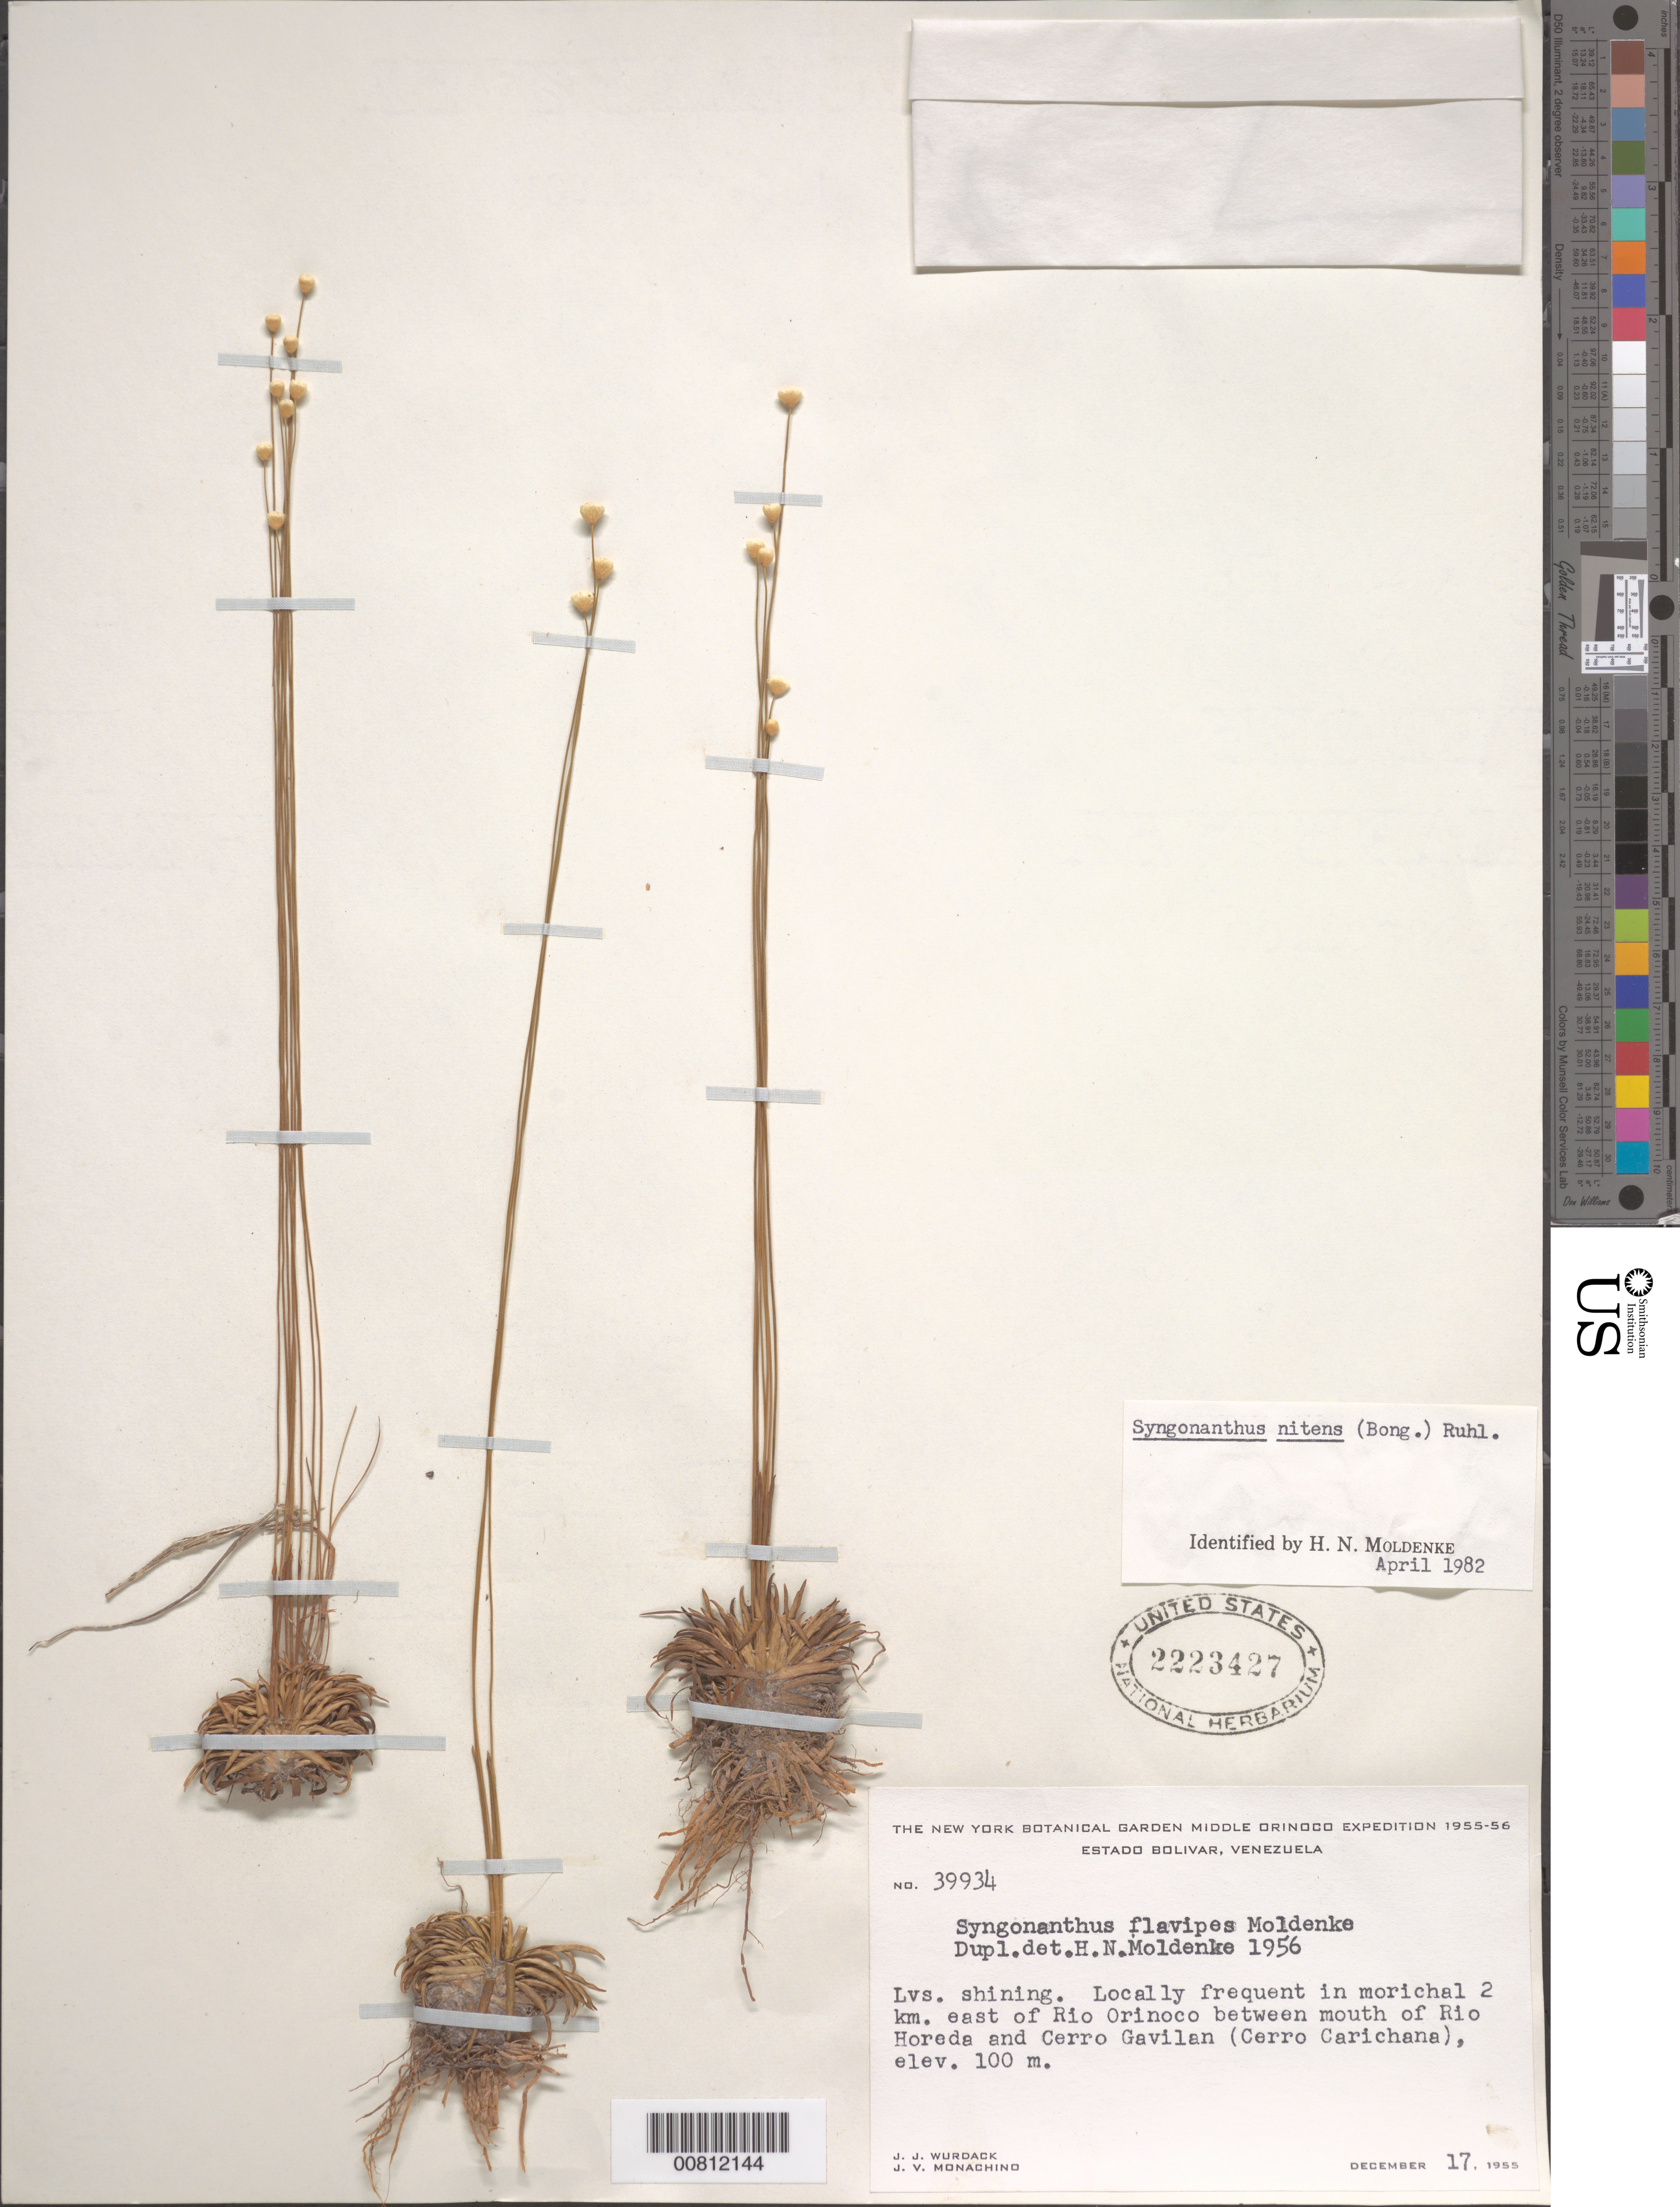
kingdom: Plantae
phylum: Tracheophyta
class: Liliopsida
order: Poales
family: Eriocaulaceae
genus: Syngonanthus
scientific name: Syngonanthus nitens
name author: (Bong.) Ruhland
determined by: Moldenke, H. N.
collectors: J. J. Wurdack & J. V. Monachino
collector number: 39934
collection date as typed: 17-Dec-55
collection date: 1955-12-17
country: Venezuela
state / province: Bolívar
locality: Río Orinoco, 2 km E, between mouth of Río Horeda and Cerro Gavilan (Cerro Carichana)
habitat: Morichal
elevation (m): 100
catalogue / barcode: US 2223427